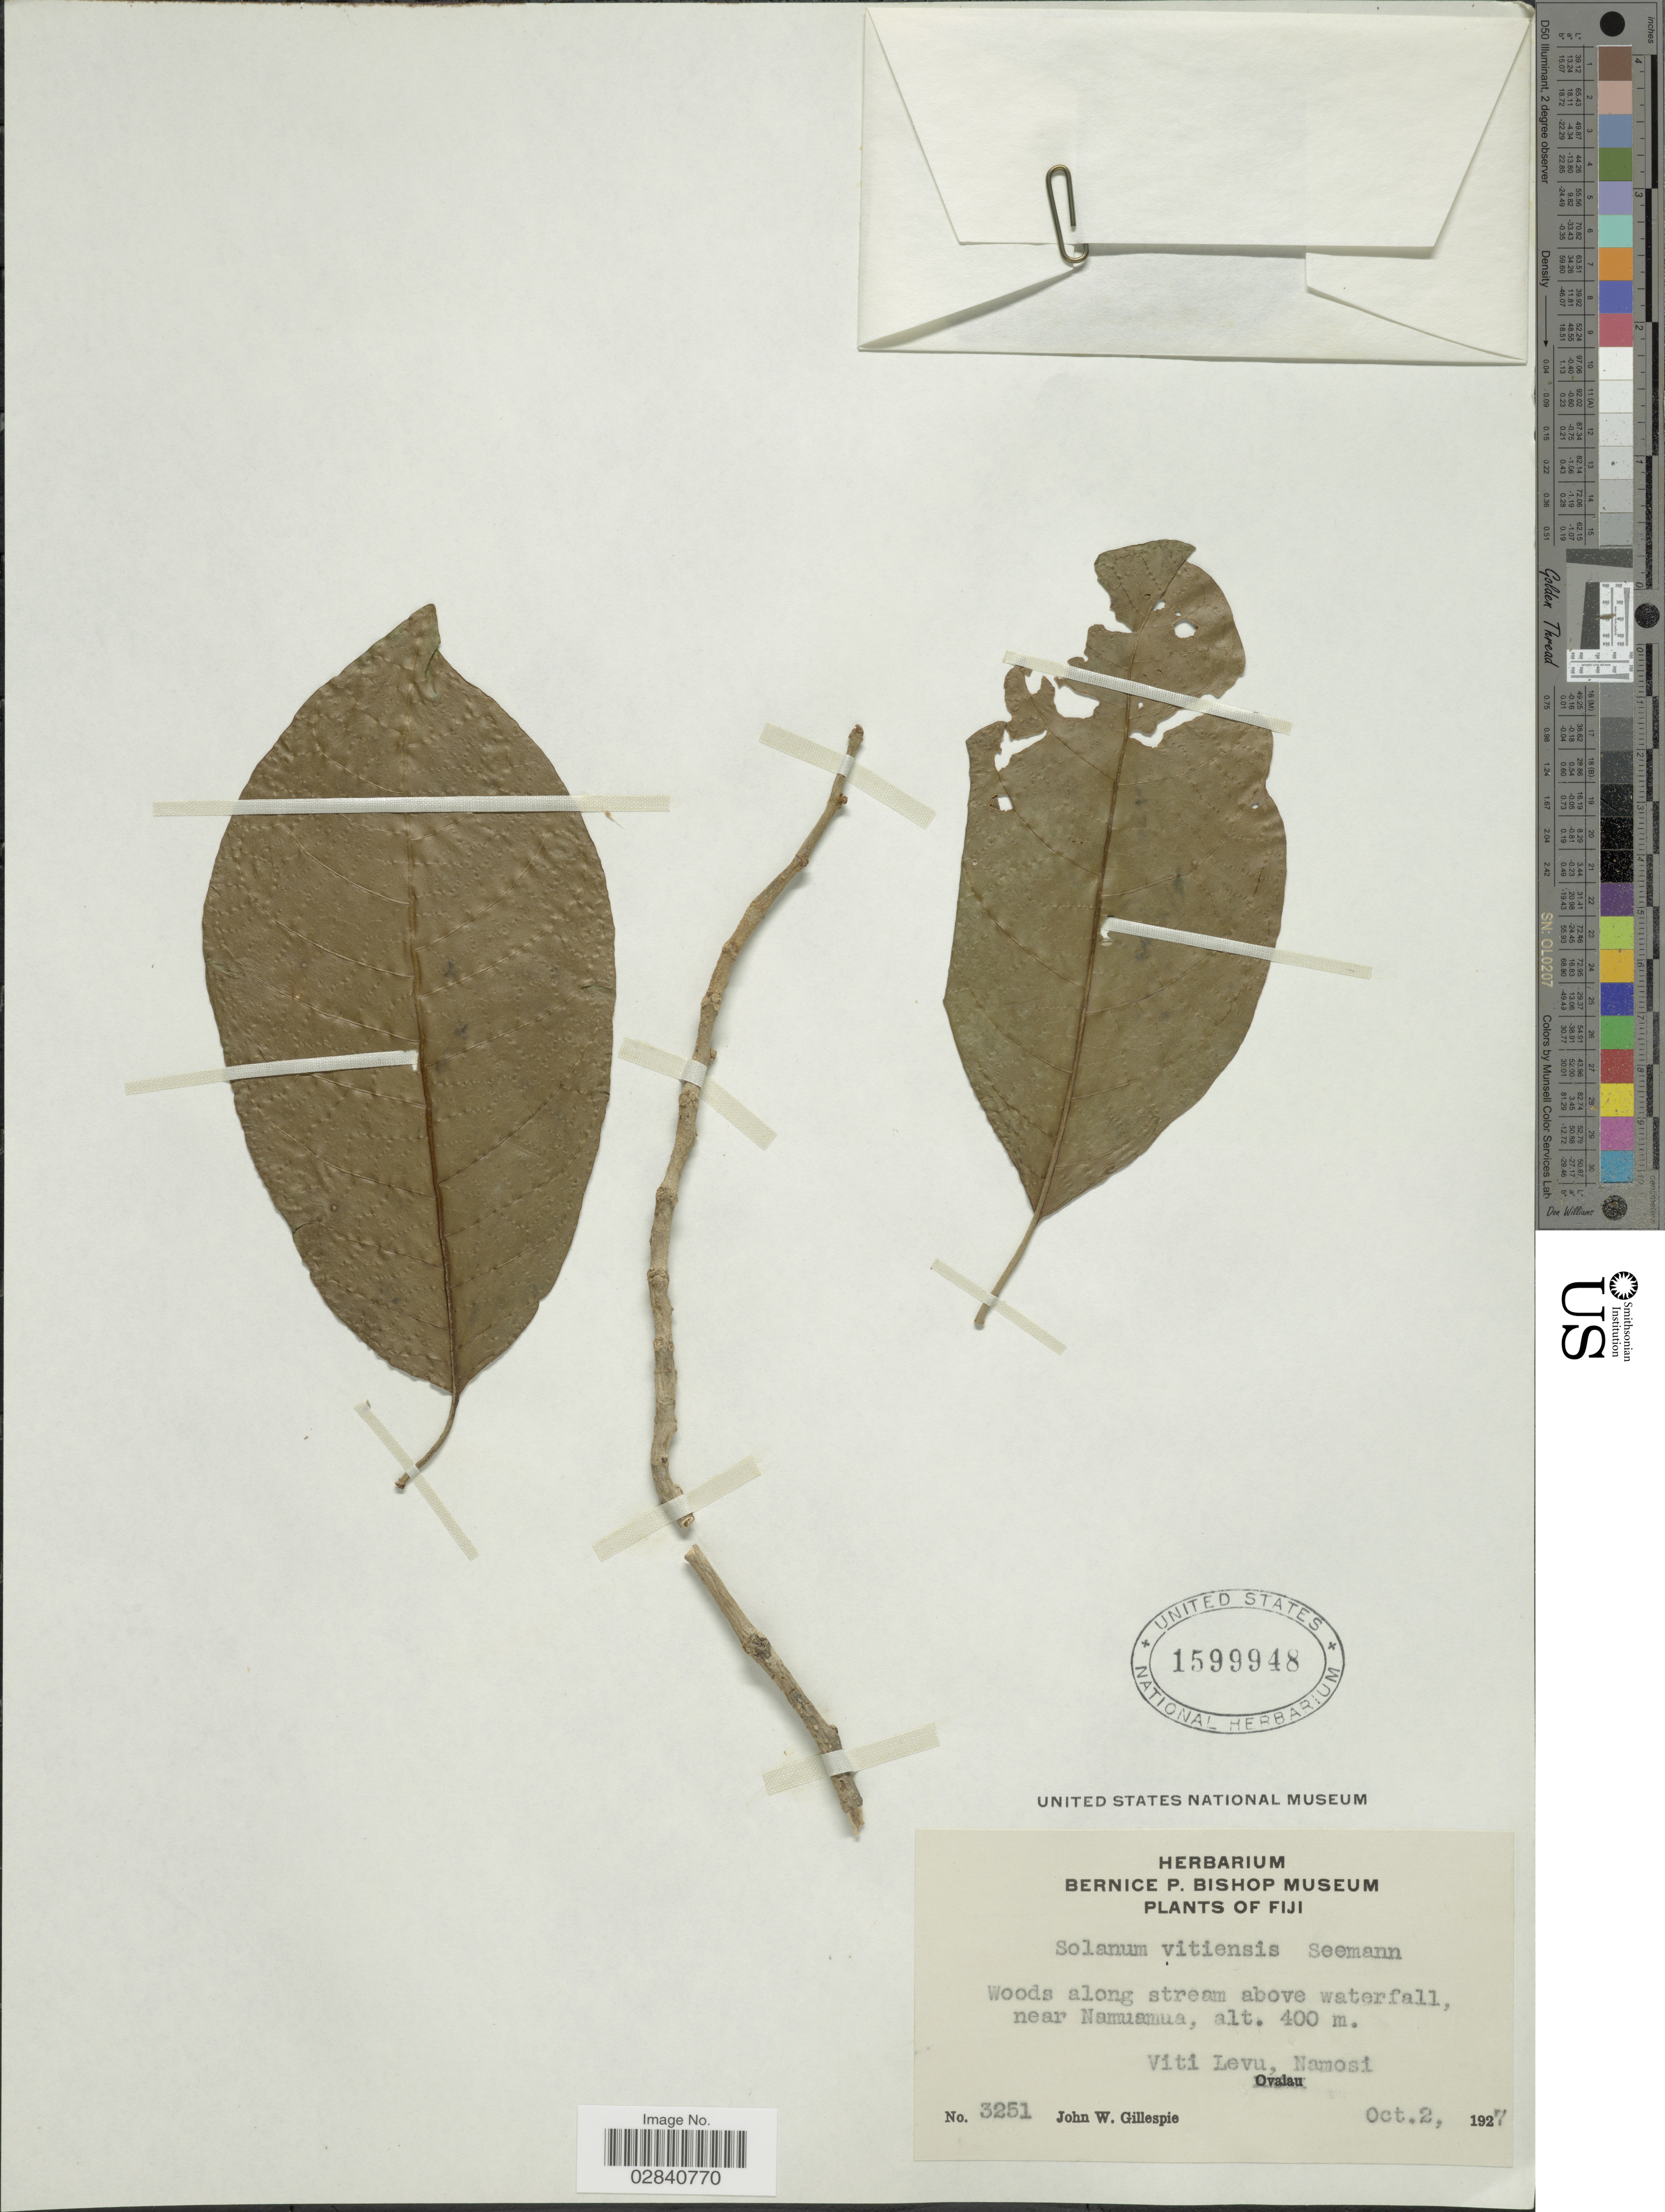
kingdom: Plantae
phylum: Tracheophyta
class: Magnoliopsida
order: Solanales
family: Solanaceae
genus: Lycianthes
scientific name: Lycianthes vitiensis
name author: (Seem.) A.R. Bean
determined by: Knapp, S. D.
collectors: J. W. Gillespie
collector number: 3251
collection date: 1927-10-02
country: Fiji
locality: Woods along stream above waterfall, near Namuamua, Viti Levu, Namosi.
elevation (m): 400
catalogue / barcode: US 1599948